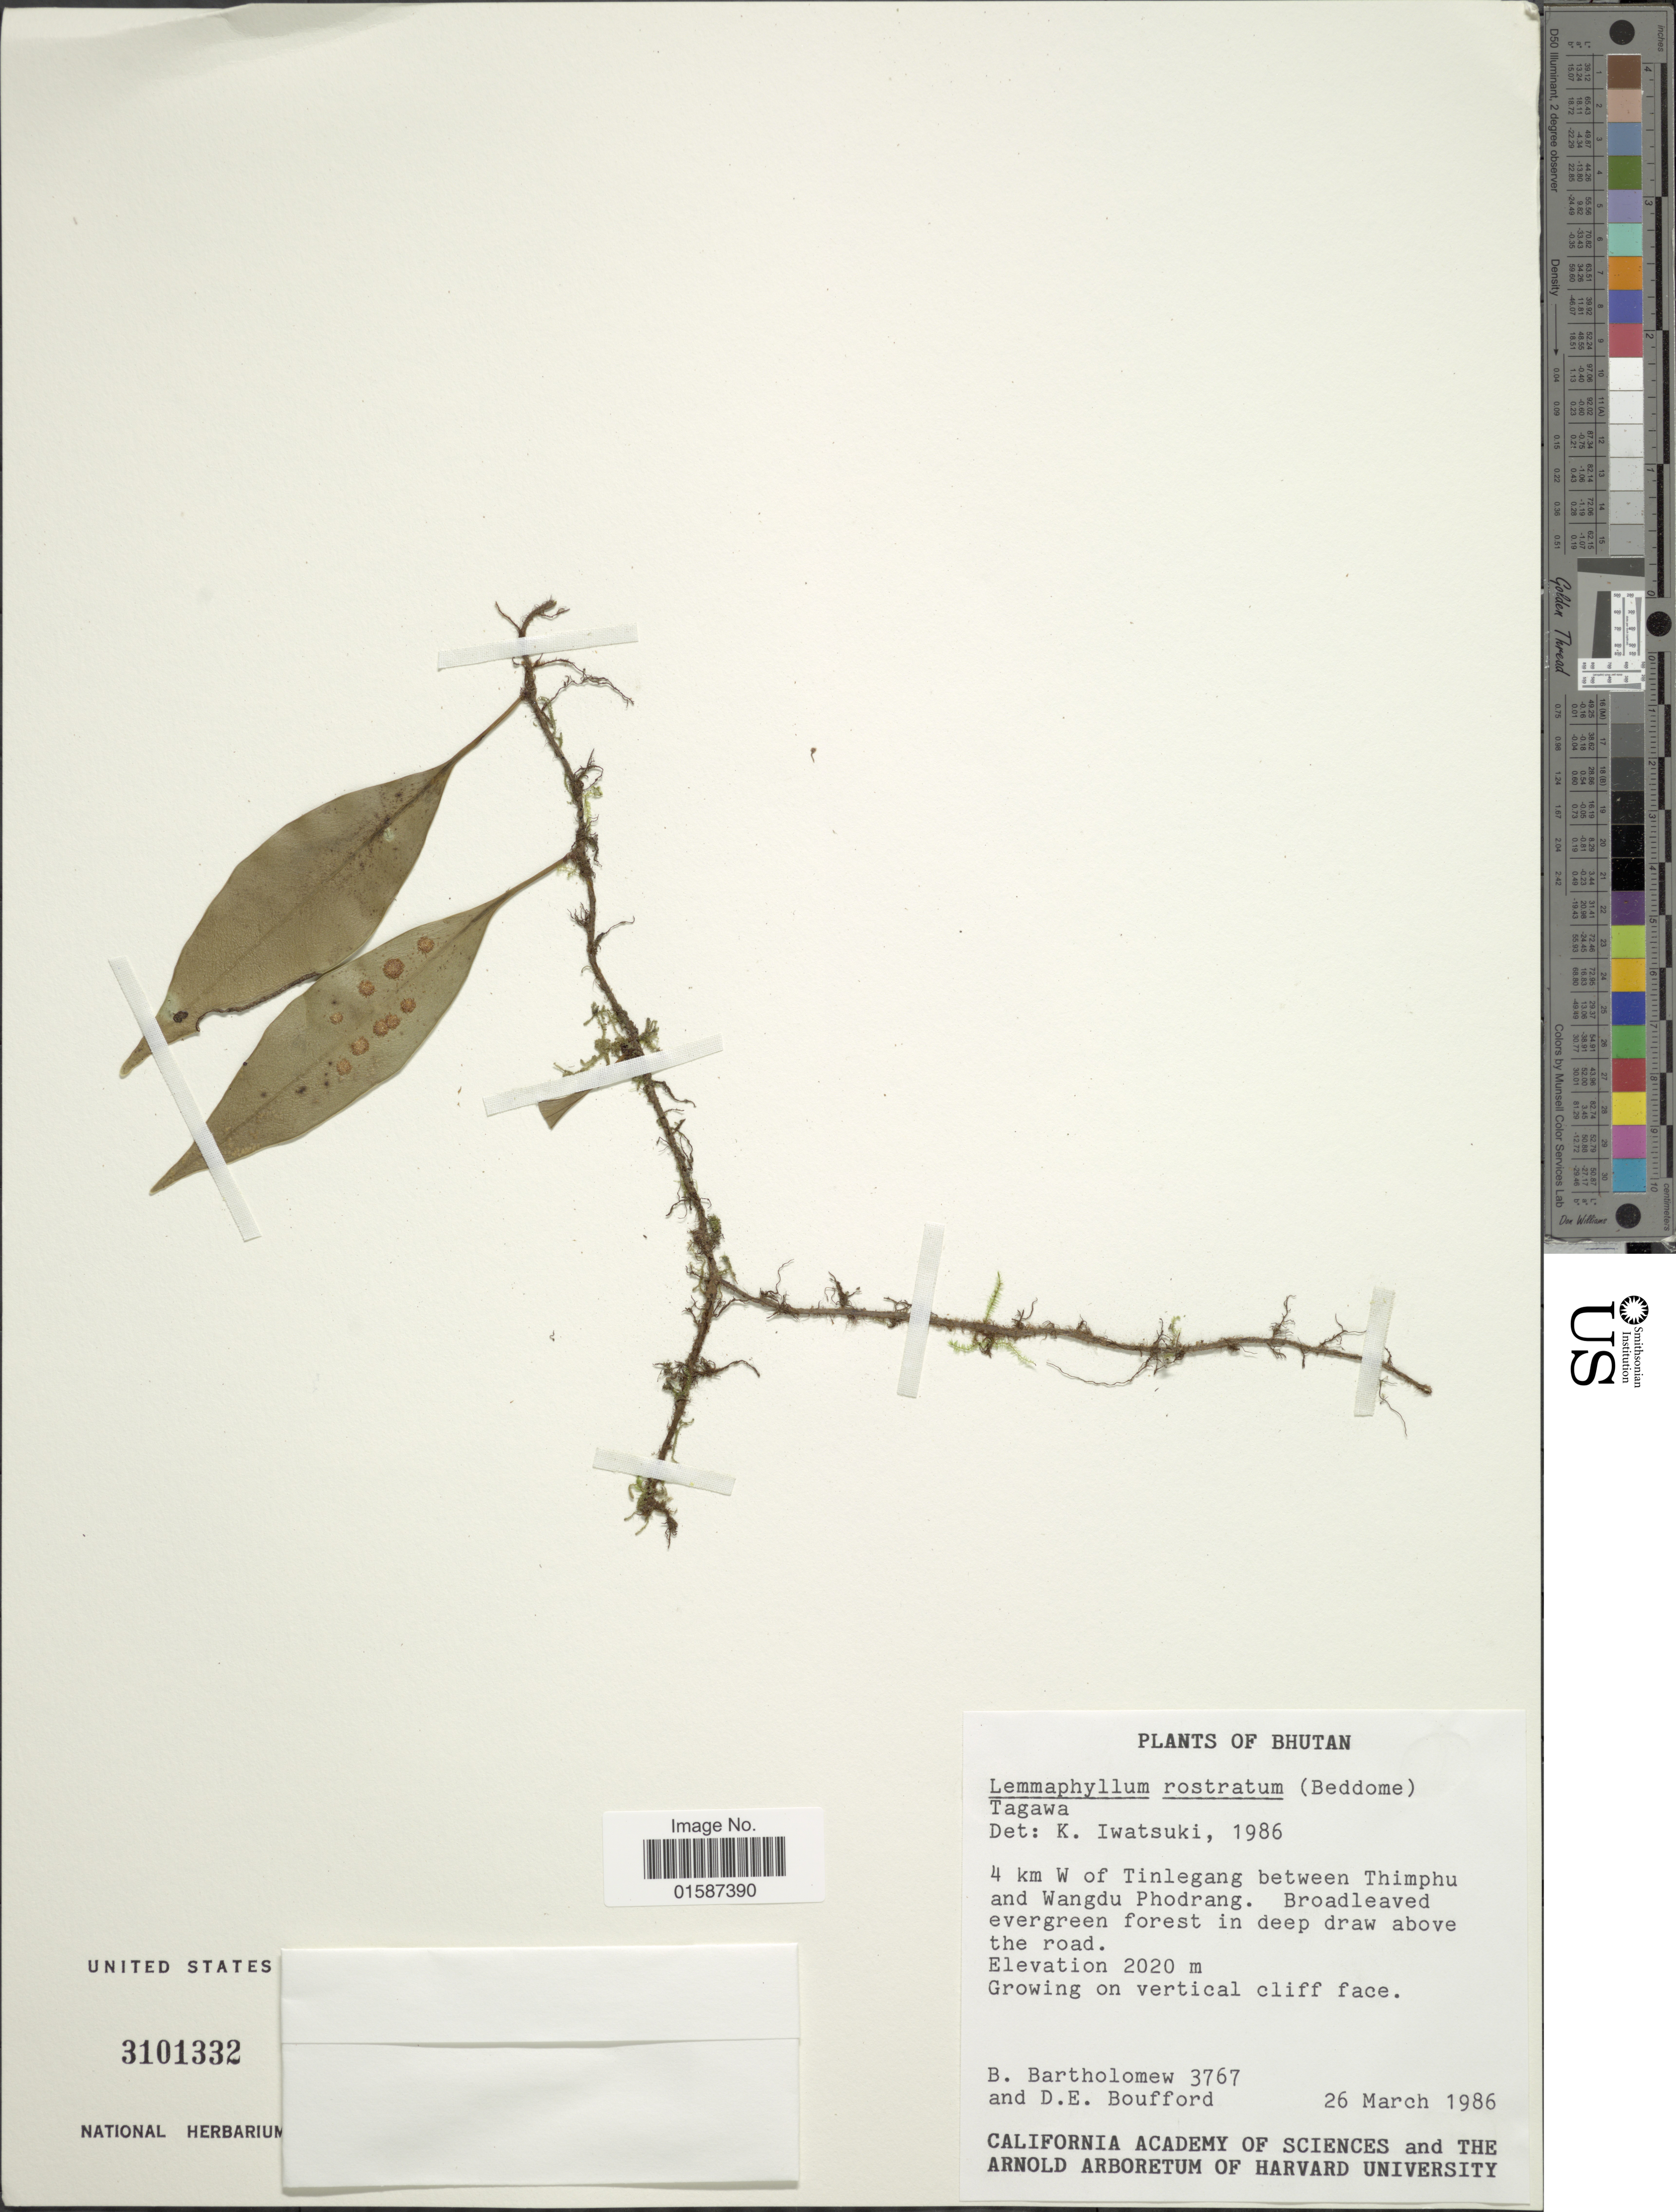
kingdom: Plantae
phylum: Tracheophyta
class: Polypodiopsida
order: Polypodiales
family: Polypodiaceae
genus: Lemmaphyllum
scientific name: Lemmaphyllum rostratum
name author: (Bedd.) Tagawa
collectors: B. Bartholomew & D. E. Boufford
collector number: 3767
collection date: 1986-03-26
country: Bhutan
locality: Bhutan, 4 km W of Tinlegang between Thimphu and Wangdu Phodrang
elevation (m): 2020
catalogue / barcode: US 3101332